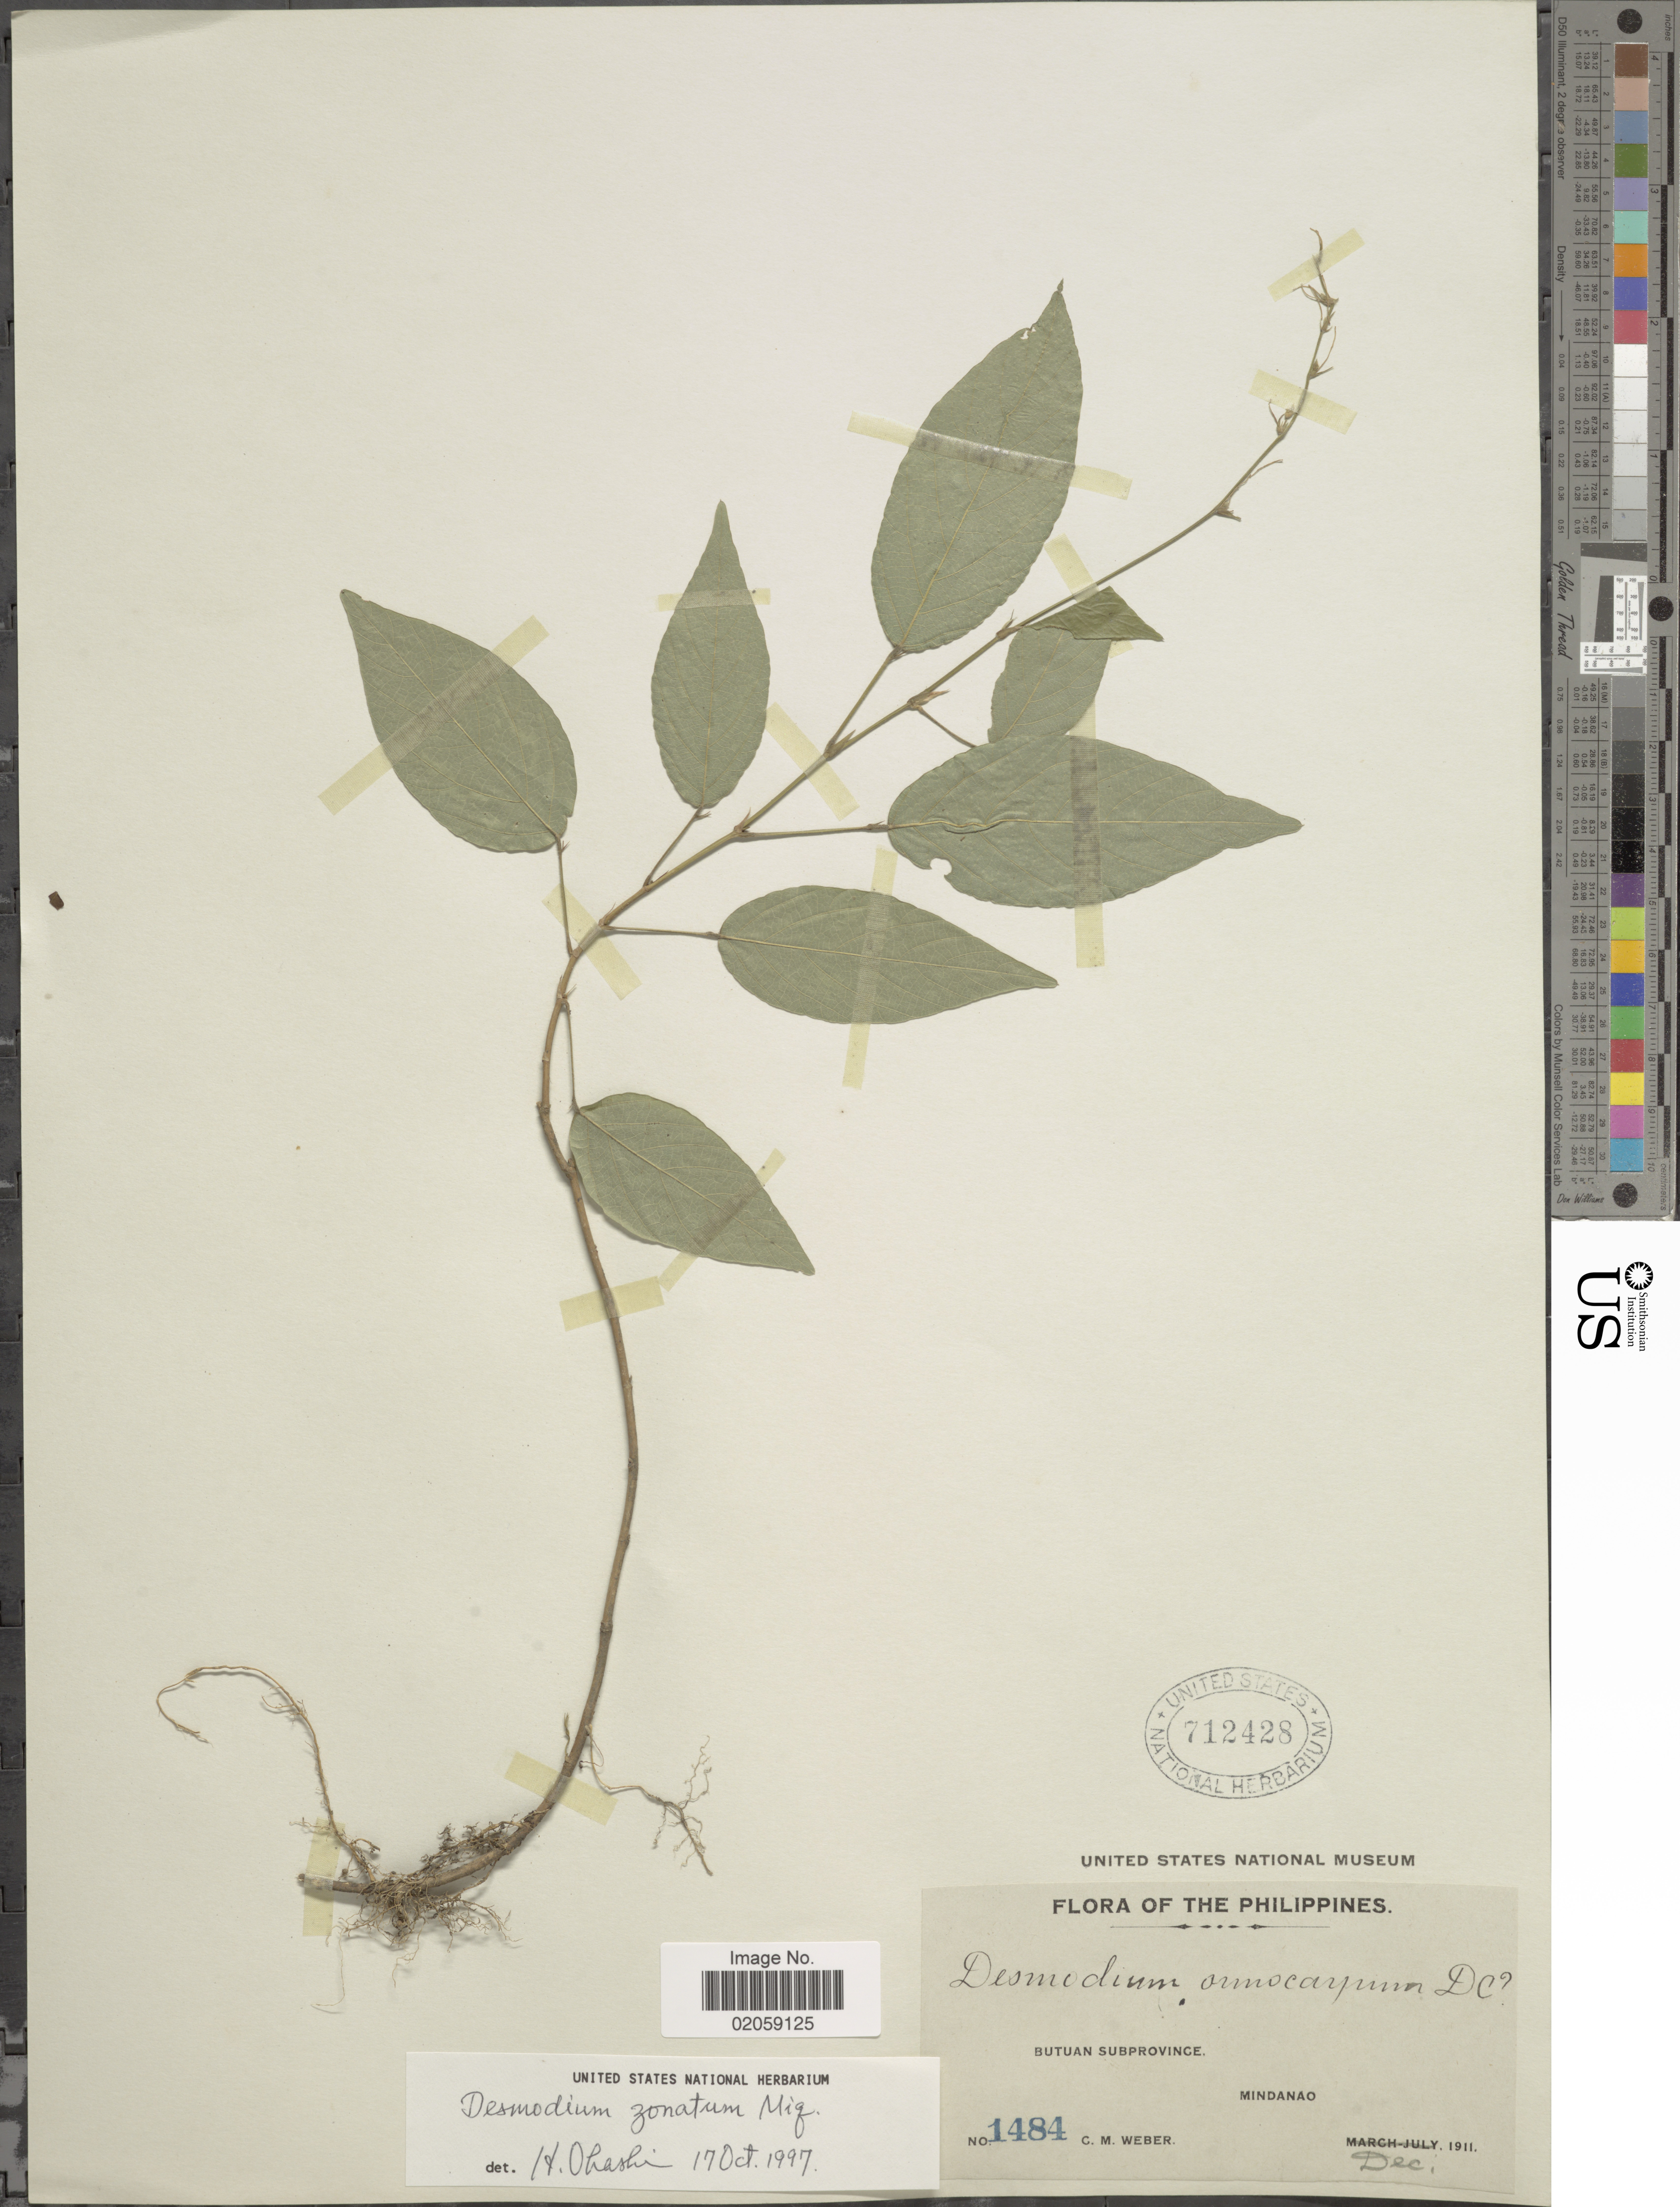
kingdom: Plantae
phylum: Tracheophyta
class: Magnoliopsida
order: Fabales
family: Fabaceae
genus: Sohmaea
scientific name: Sohmaea zonata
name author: (Miq.) H. Ohashi & K. Ohashi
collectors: C. M. Weber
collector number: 1484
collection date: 1911-12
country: Philippines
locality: Butuan Subprovince. Mindanao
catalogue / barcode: US 712428